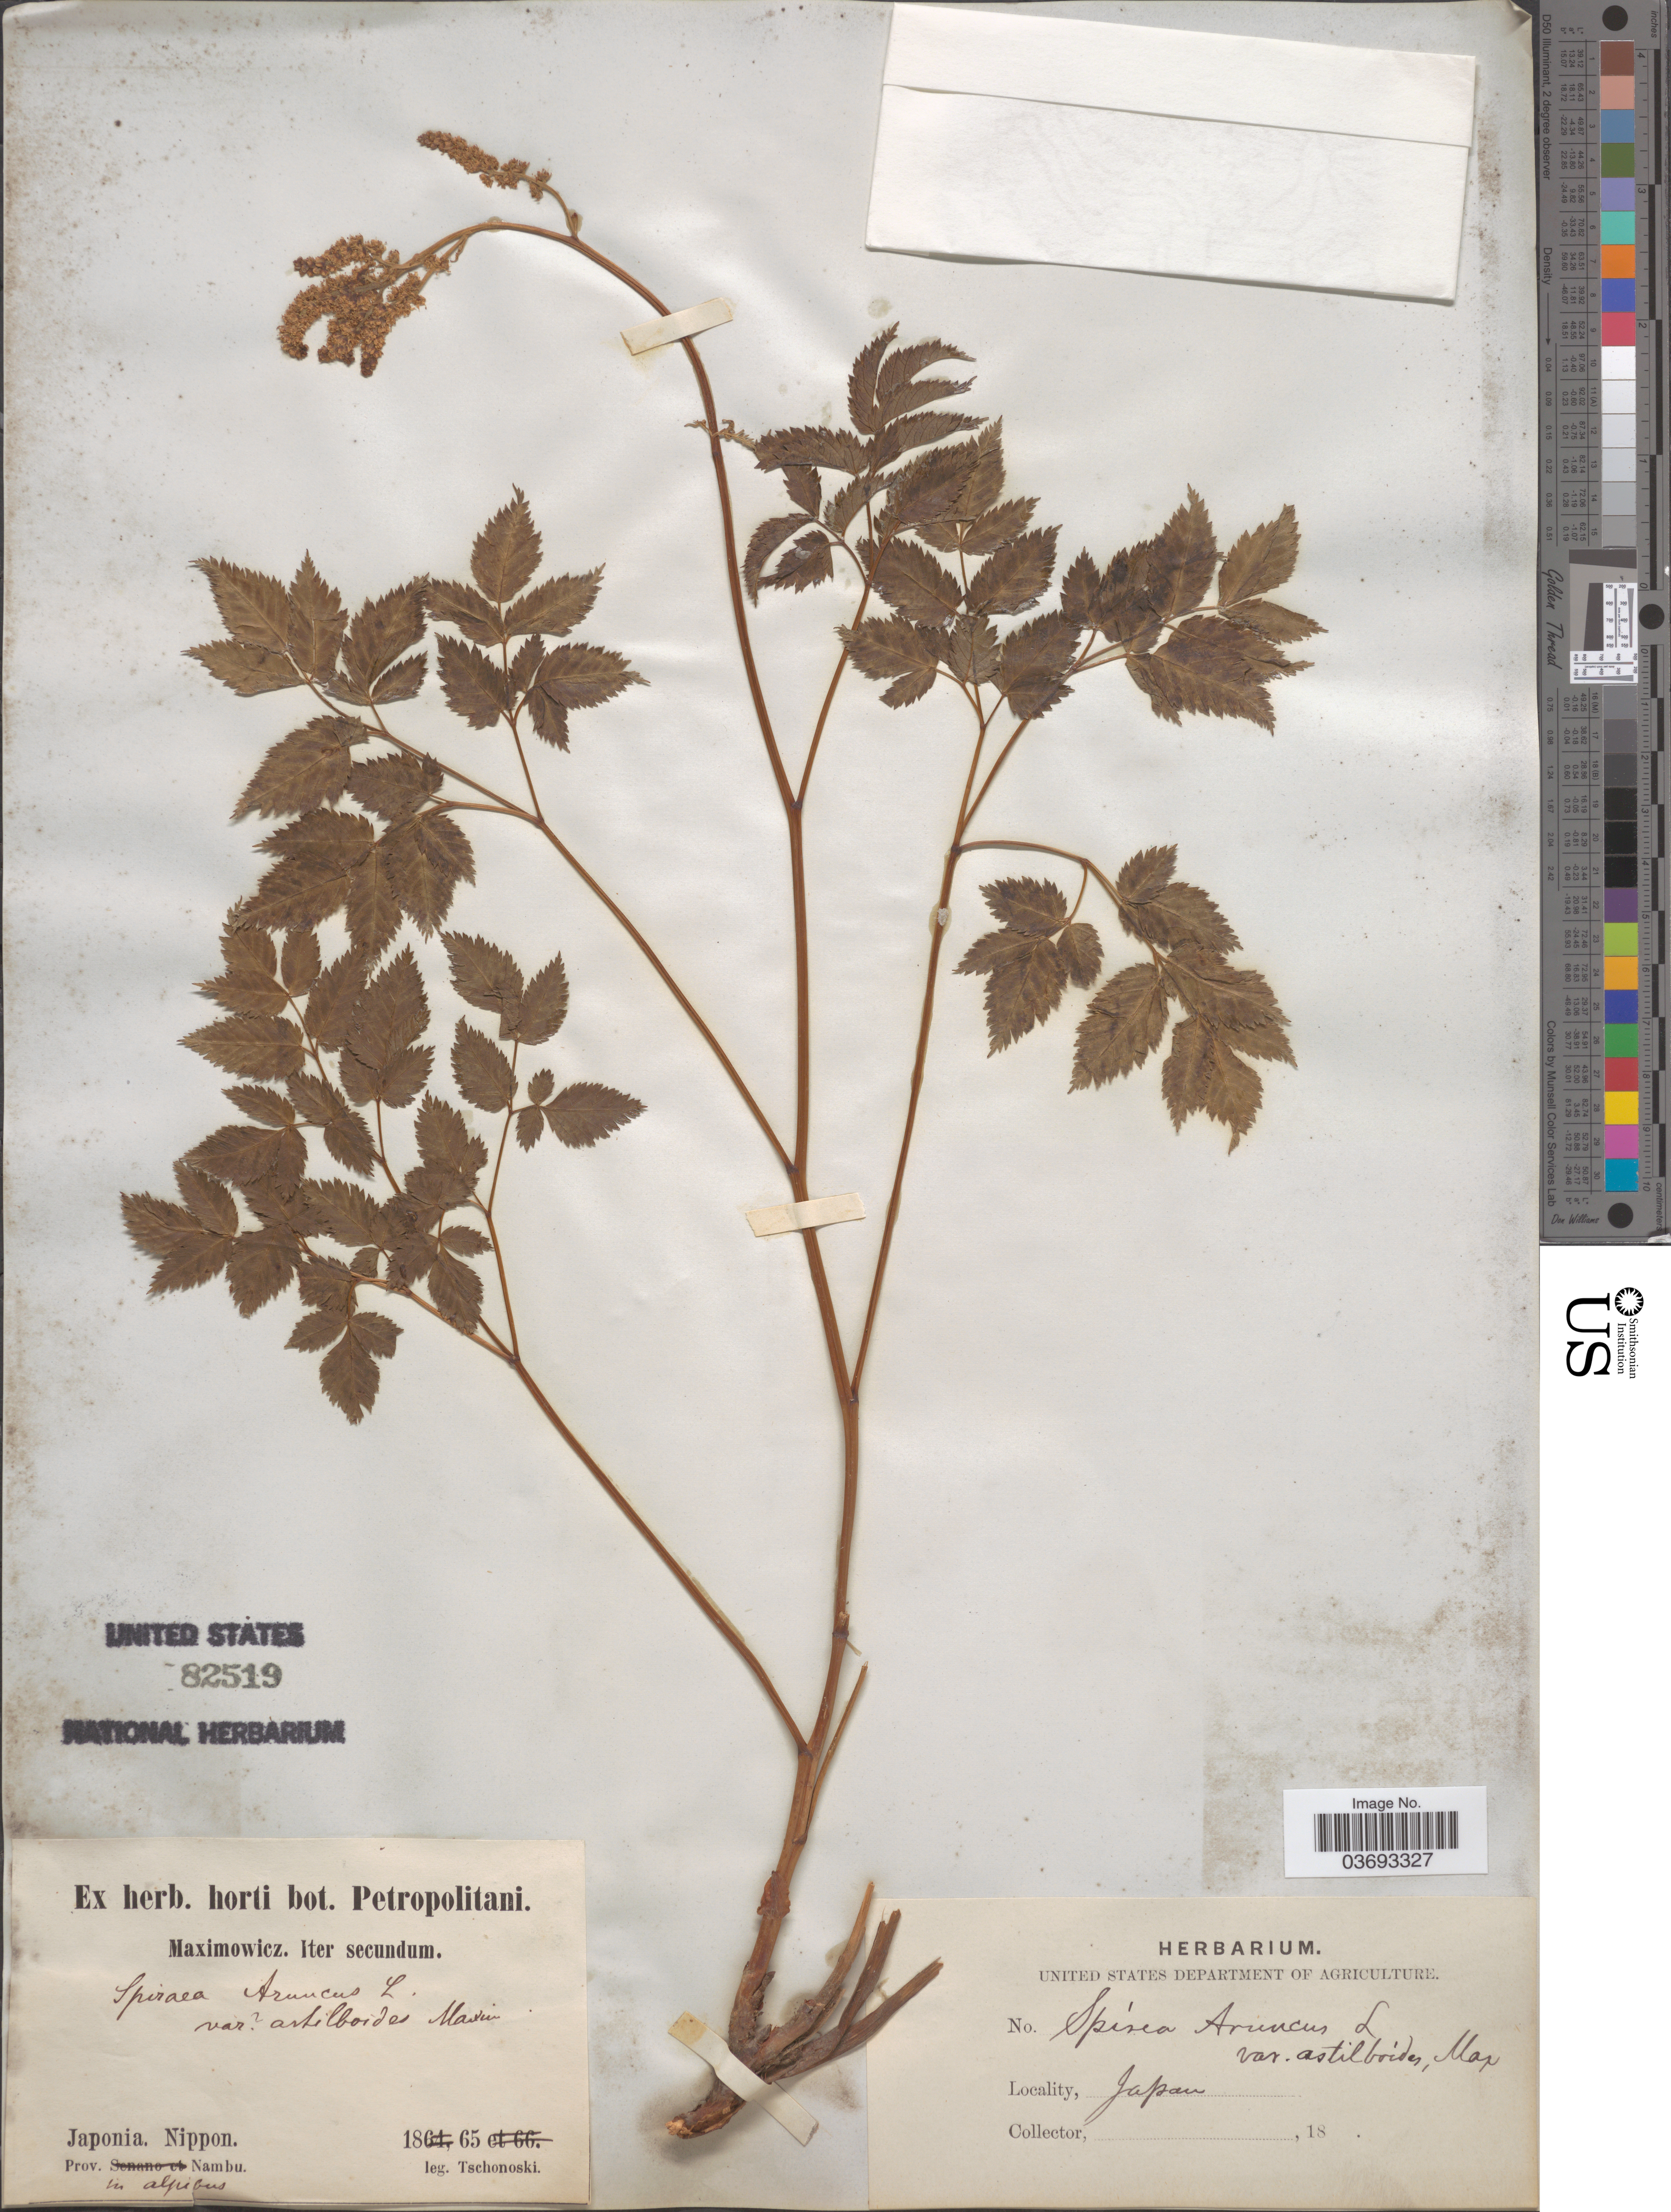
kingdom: Plantae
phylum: Tracheophyta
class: Magnoliopsida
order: Rosales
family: Rosaceae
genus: Spiraea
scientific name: Spiraea aruncus var. astilboides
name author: Maxim.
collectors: -. Tschonoski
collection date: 1865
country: Japan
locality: Nippon. Prov. Nambu. In alpibus.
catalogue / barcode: US 82519